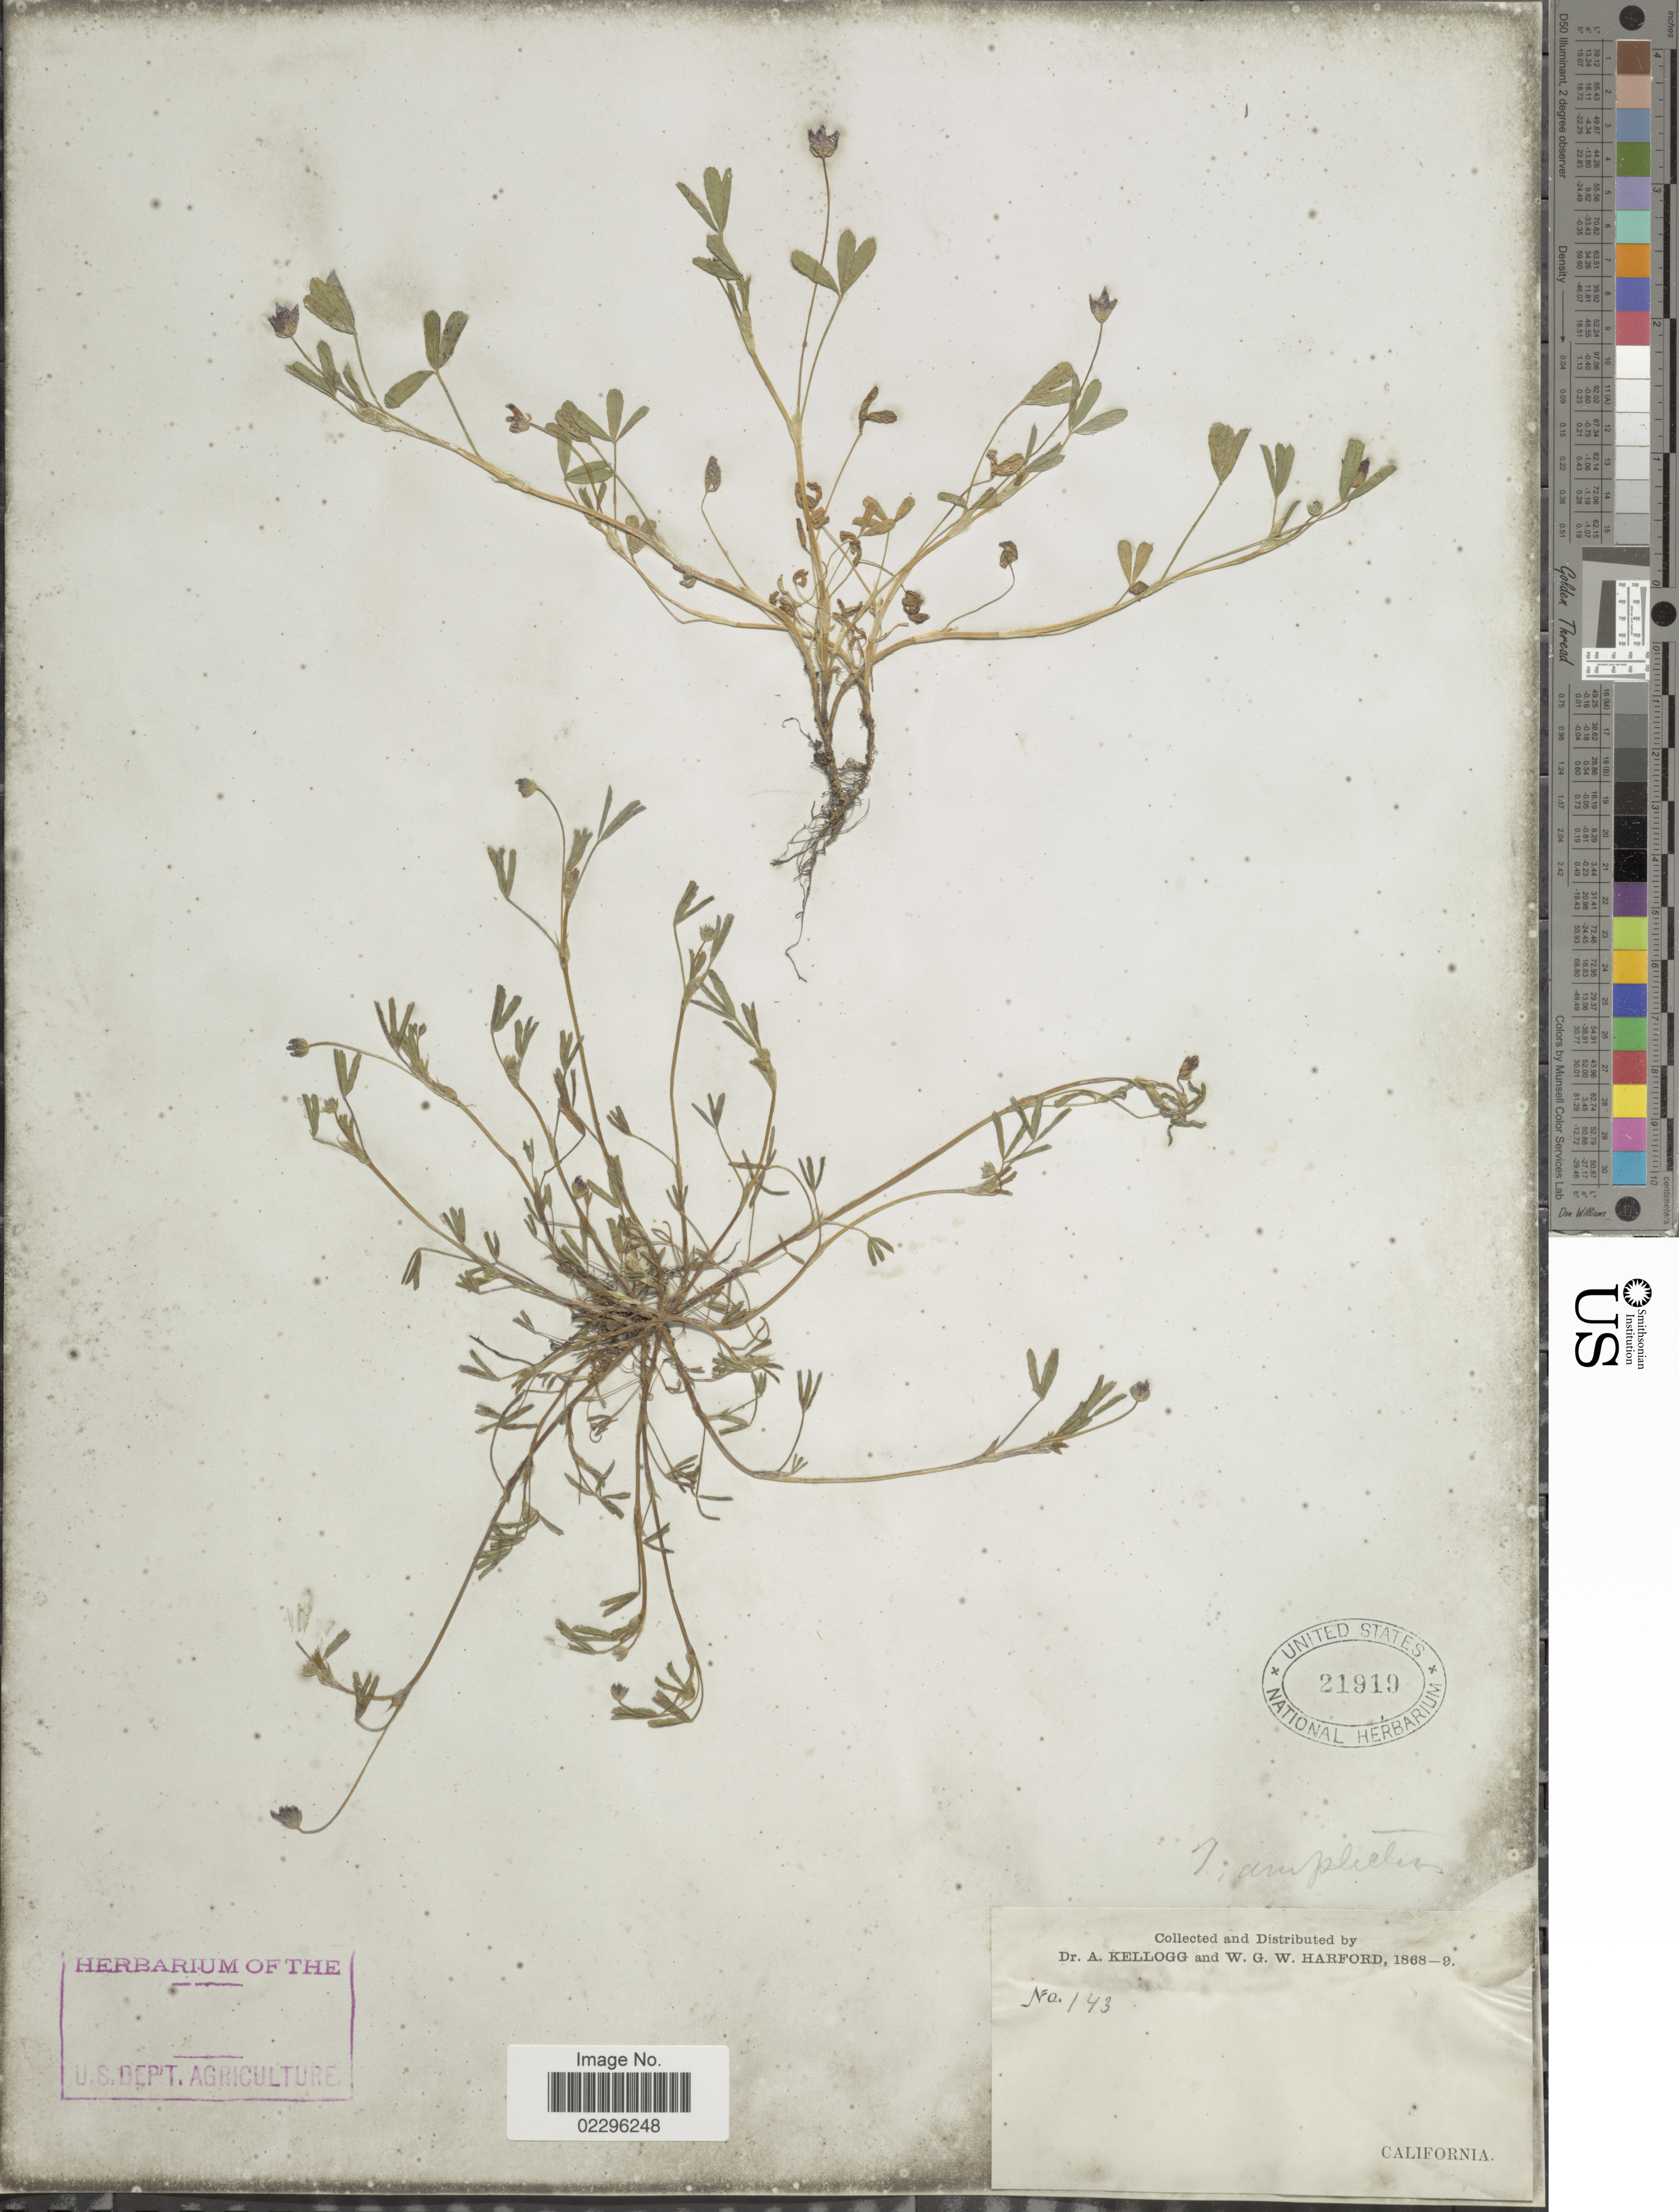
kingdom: Plantae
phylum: Tracheophyta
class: Magnoliopsida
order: Fabales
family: Fabaceae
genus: Trifolium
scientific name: Trifolium depauperatum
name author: Desv.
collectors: A. Kellogg & W. G. W. Harford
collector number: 143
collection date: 1868/1869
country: United States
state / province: California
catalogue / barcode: US 21919